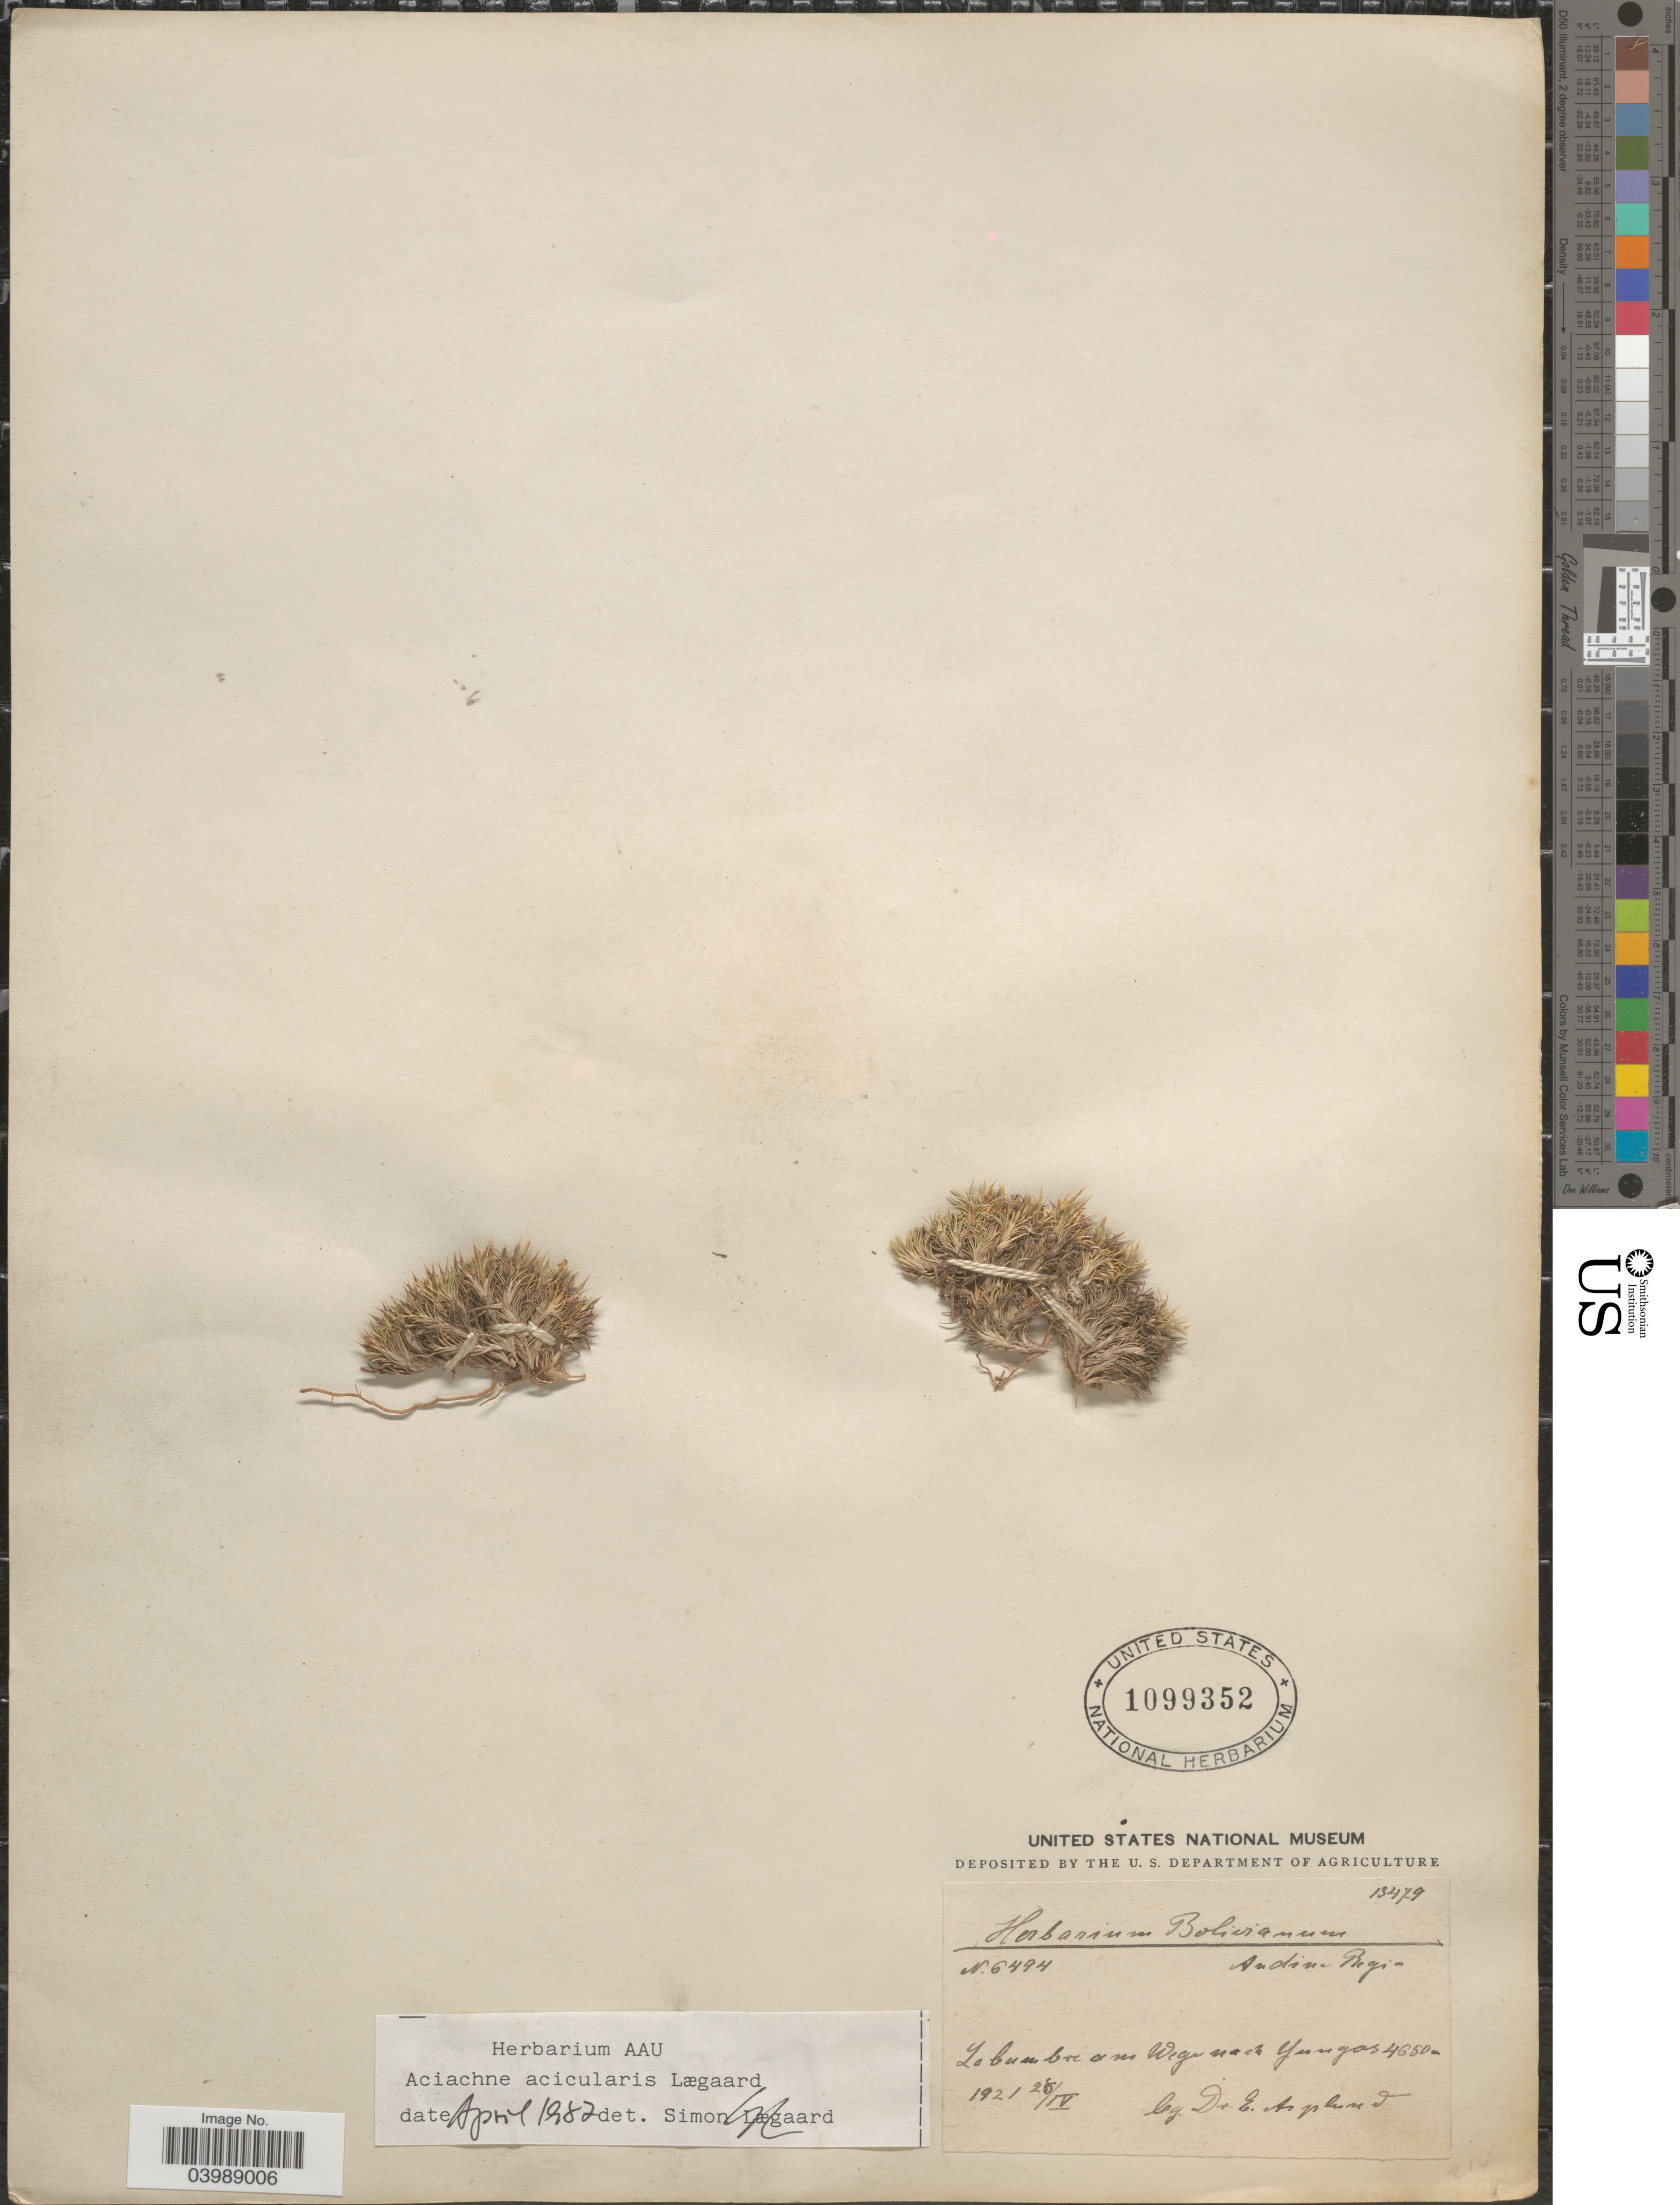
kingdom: Plantae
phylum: Tracheophyta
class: Liliopsida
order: Poales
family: Poaceae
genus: Aciachne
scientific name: Aciachne acicularis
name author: Lægaard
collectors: E. Asplund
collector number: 6494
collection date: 1921-04-28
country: Bolivia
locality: Andine Region. La Cumbre am Wege nach Yungas.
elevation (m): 4650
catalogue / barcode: US 1099352